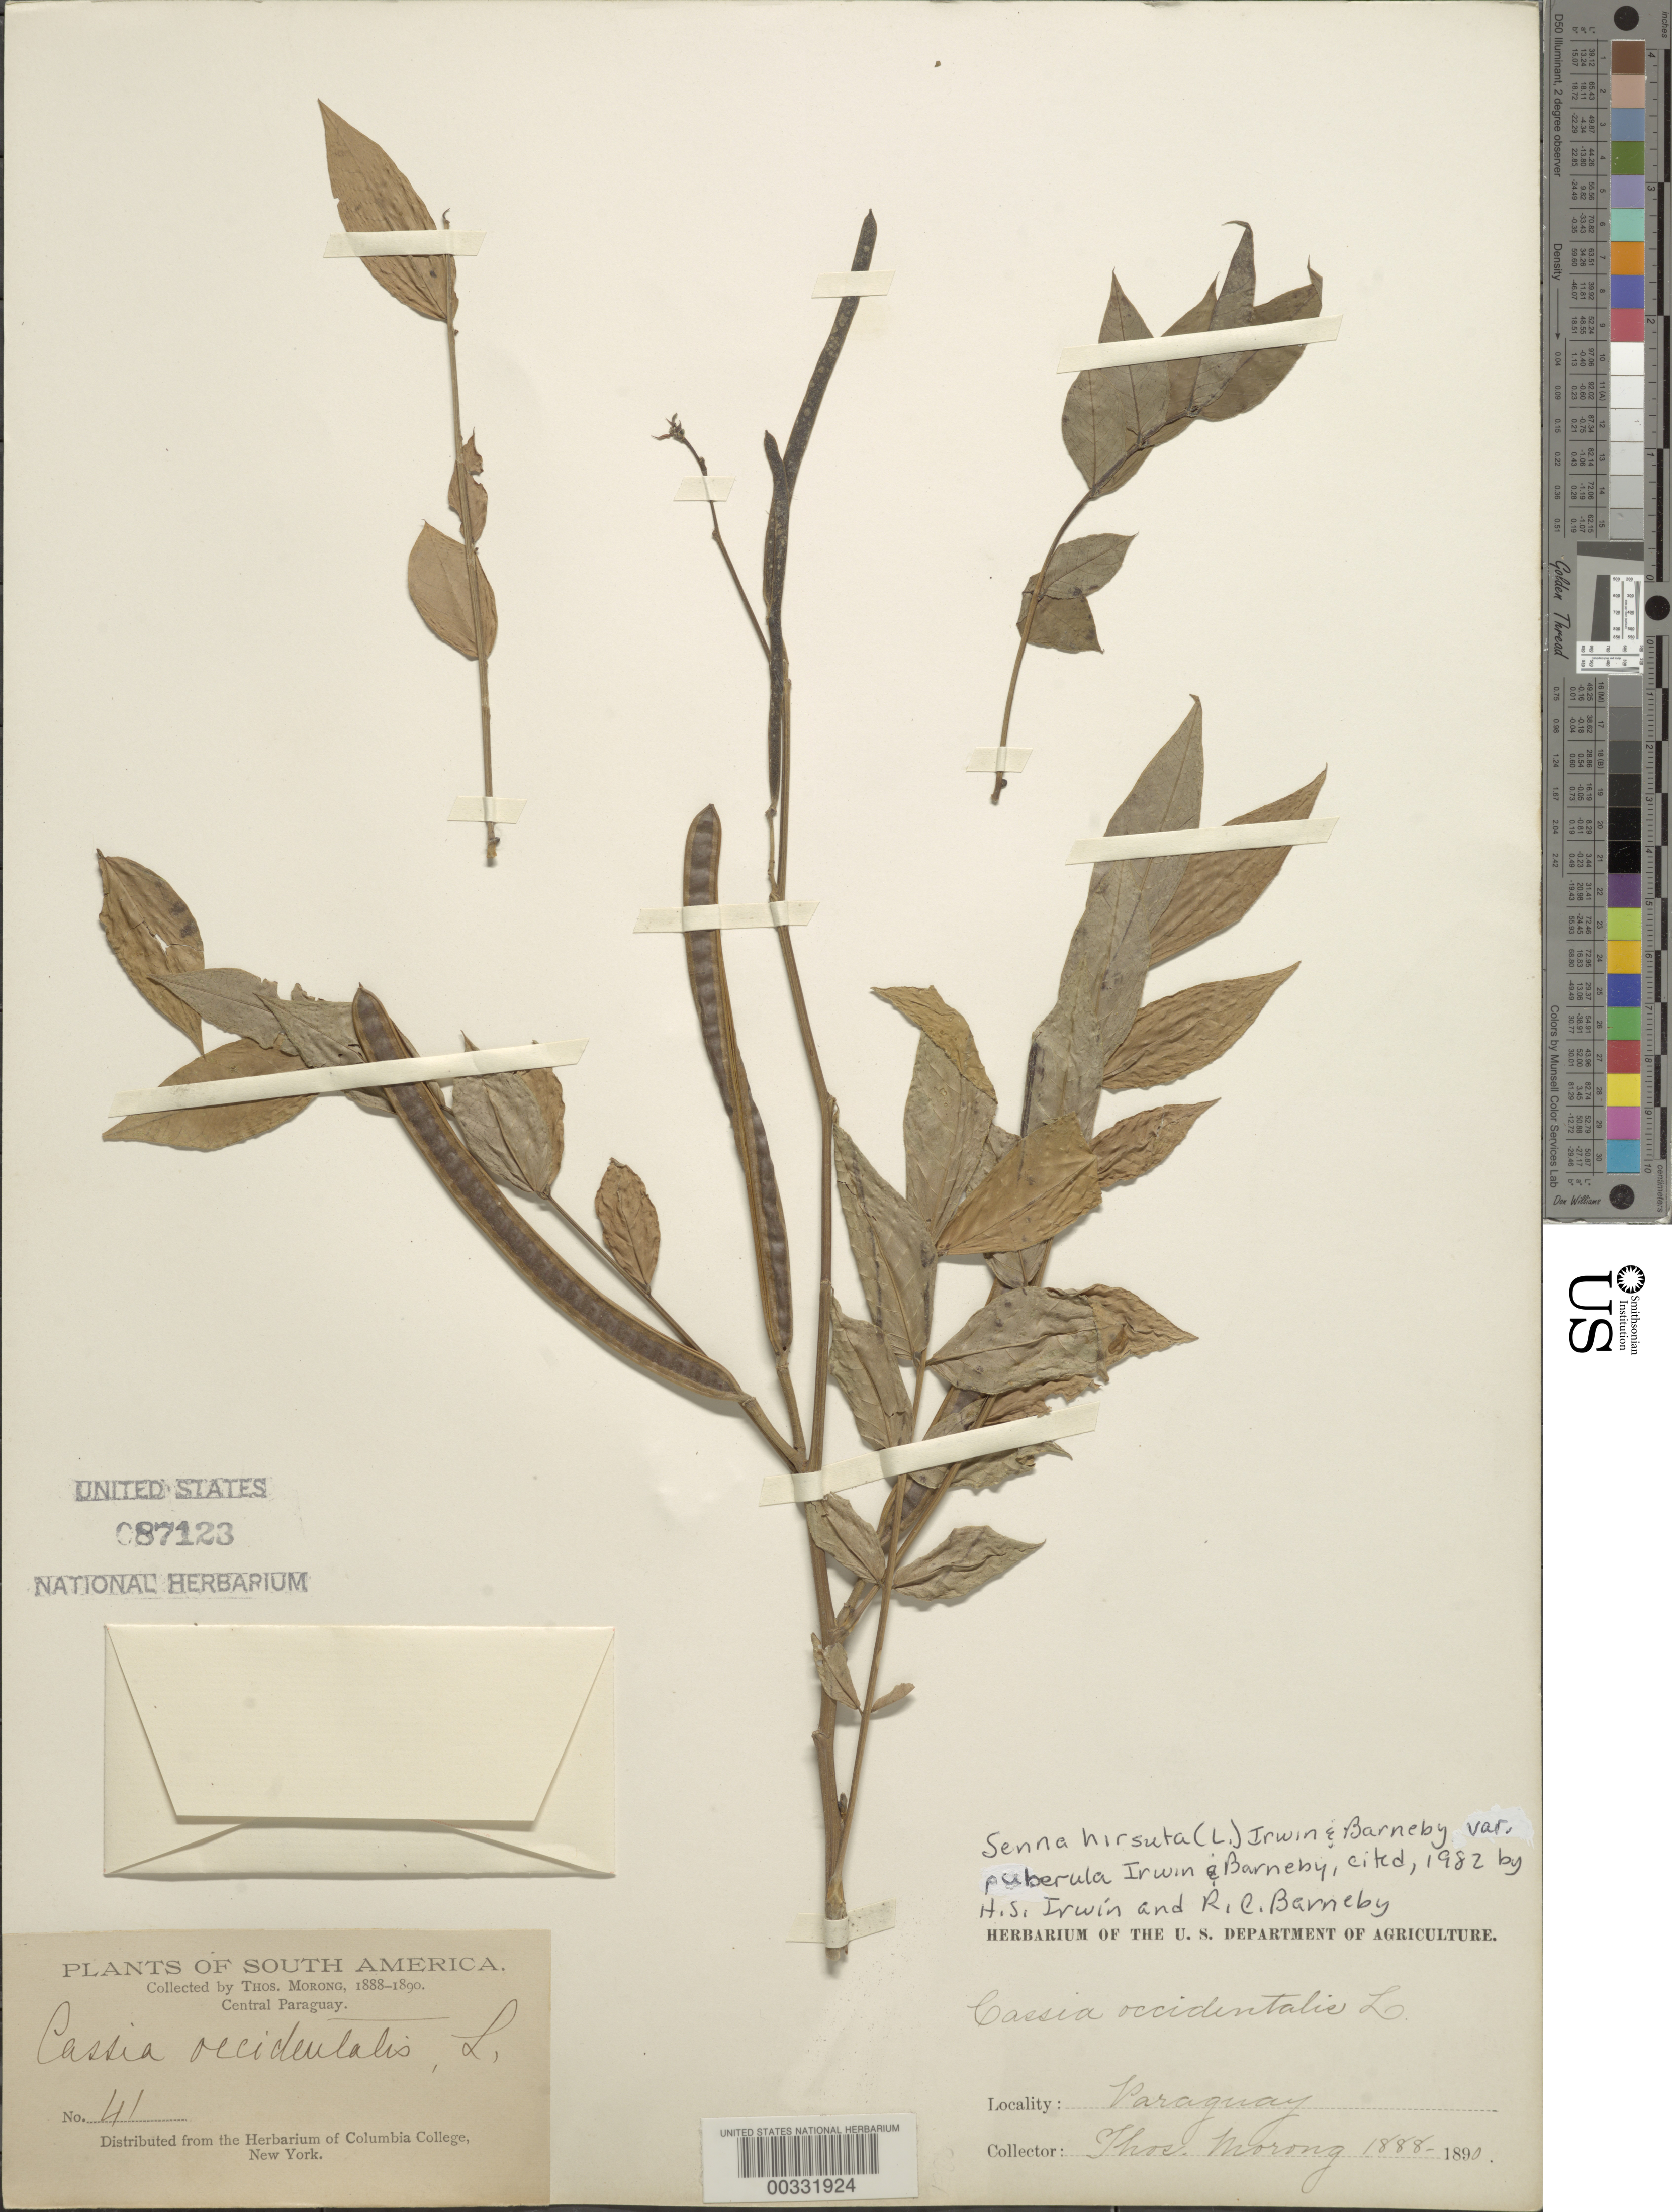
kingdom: Plantae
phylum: Tracheophyta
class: Magnoliopsida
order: Fabales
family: Fabaceae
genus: Senna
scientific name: Senna hirsuta var. puberula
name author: H.S. Irwin & Barneby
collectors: T. Morong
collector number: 41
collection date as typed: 1888 to -- -- 1890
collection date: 1888/1890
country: Paraguay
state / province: Central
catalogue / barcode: US 87123